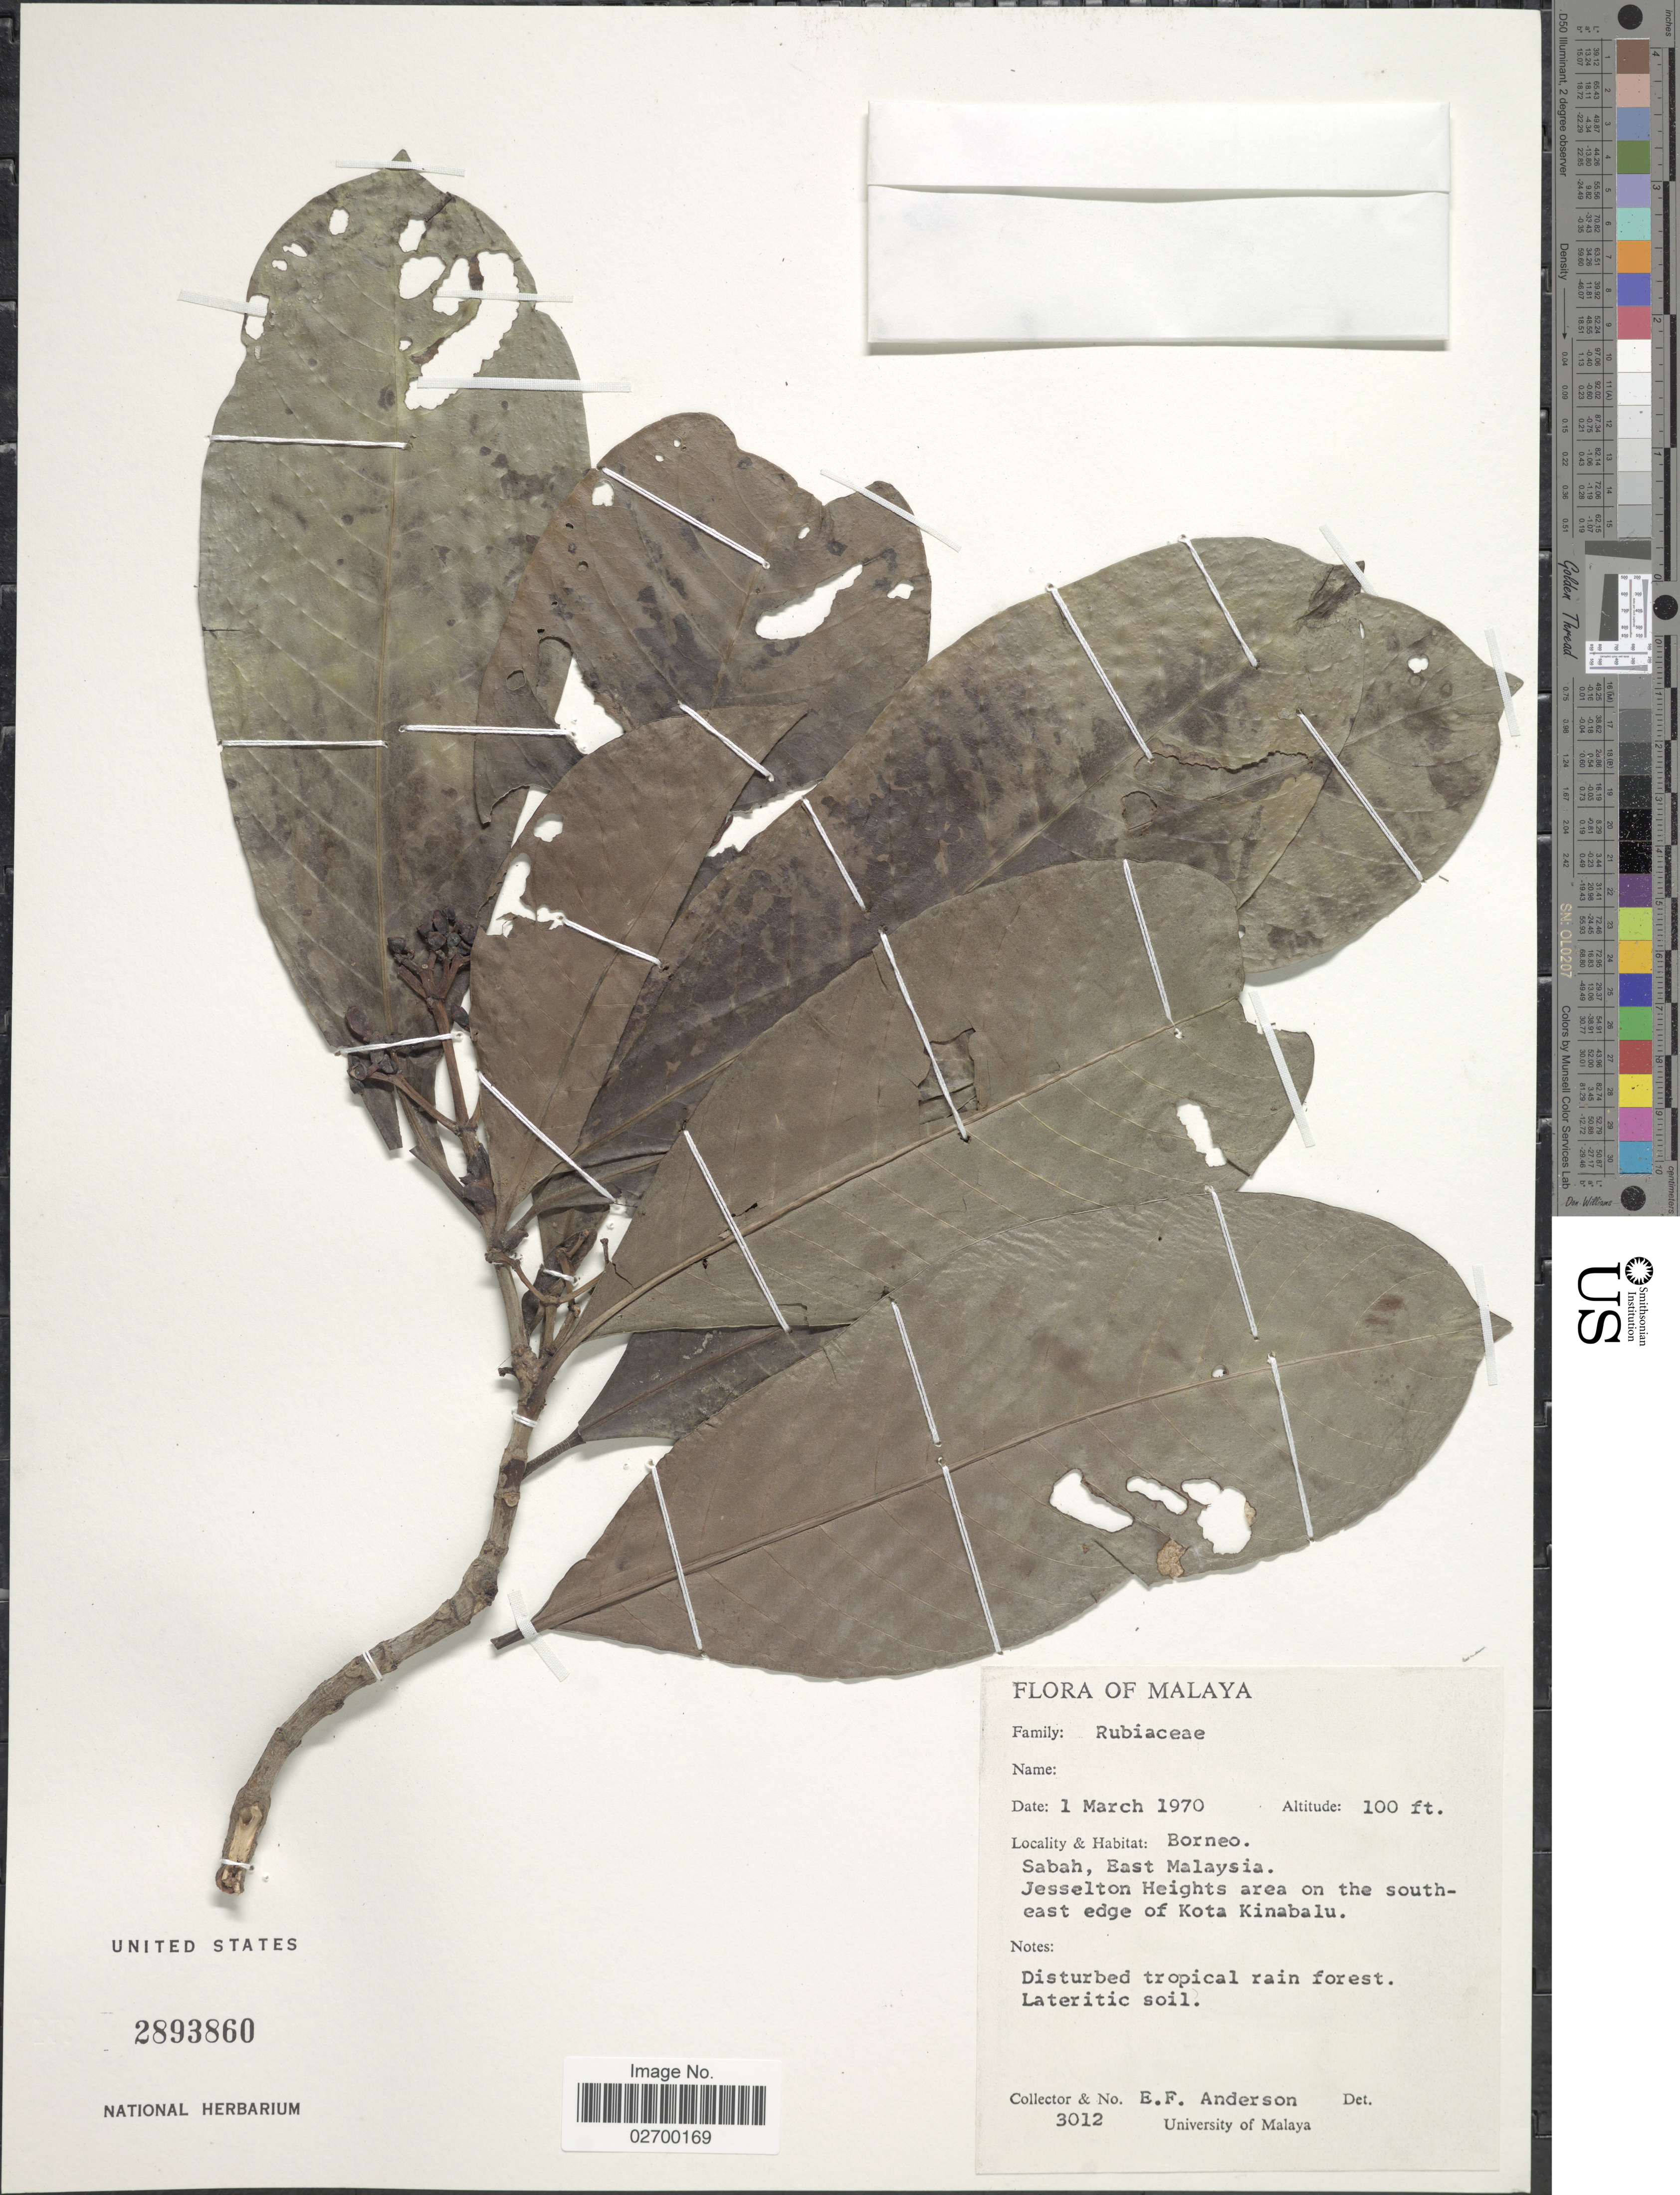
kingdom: Plantae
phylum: Tracheophyta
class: Magnoliopsida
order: Gentianales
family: Rubiaceae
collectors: E. F. Anderson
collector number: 3012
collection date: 1970-03-01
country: Malaysia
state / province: Sabah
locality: Malaya. Borneo. East Malaysia. Jesselton Heights area on the south-east edge of Kota Kinabalu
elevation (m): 30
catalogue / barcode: US 2893860